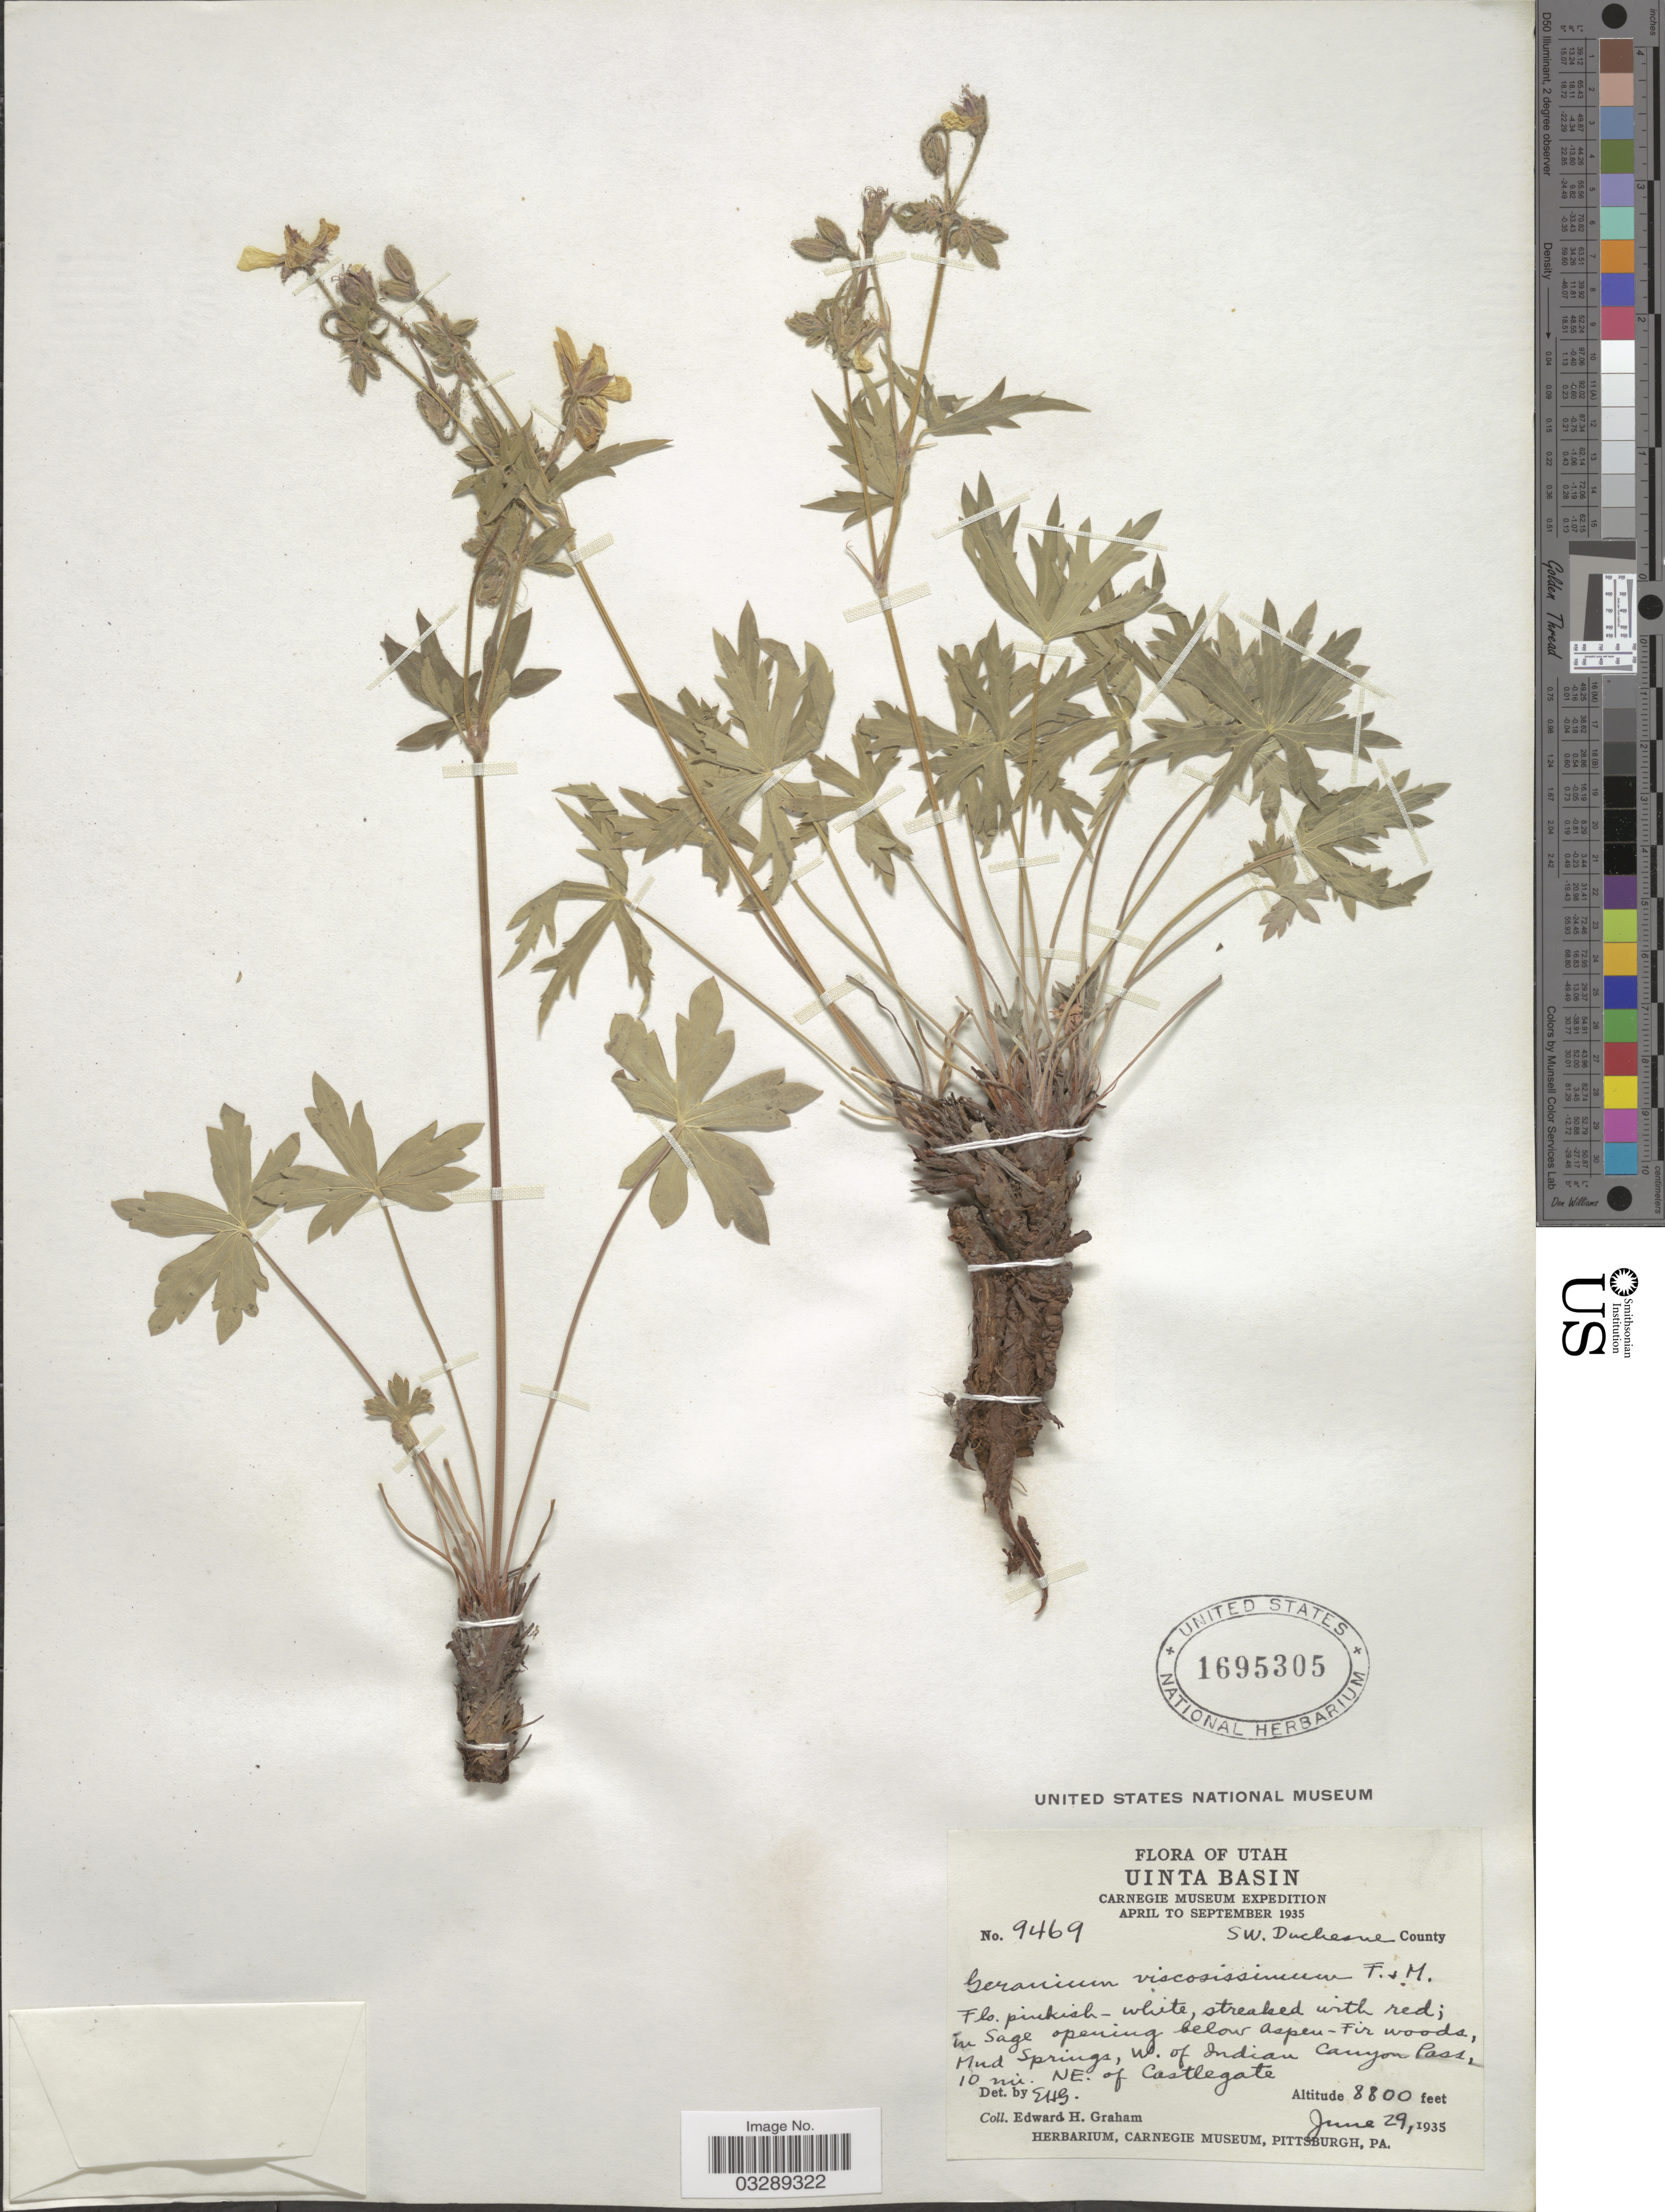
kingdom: Plantae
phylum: Tracheophyta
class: Magnoliopsida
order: Geraniales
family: Geraniaceae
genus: Geranium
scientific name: Geranium viscosissimum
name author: Fisch. & C.A. Mey.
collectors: E. H. Graham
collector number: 9469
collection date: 1935-06-29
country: United States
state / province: Utah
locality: Uinta Basin, S.W. Duchesne County, Mud Springs, W. of Indian Canyon Pass, 10 mi. N.E. of Castlegate.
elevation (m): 2682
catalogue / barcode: US 1695305